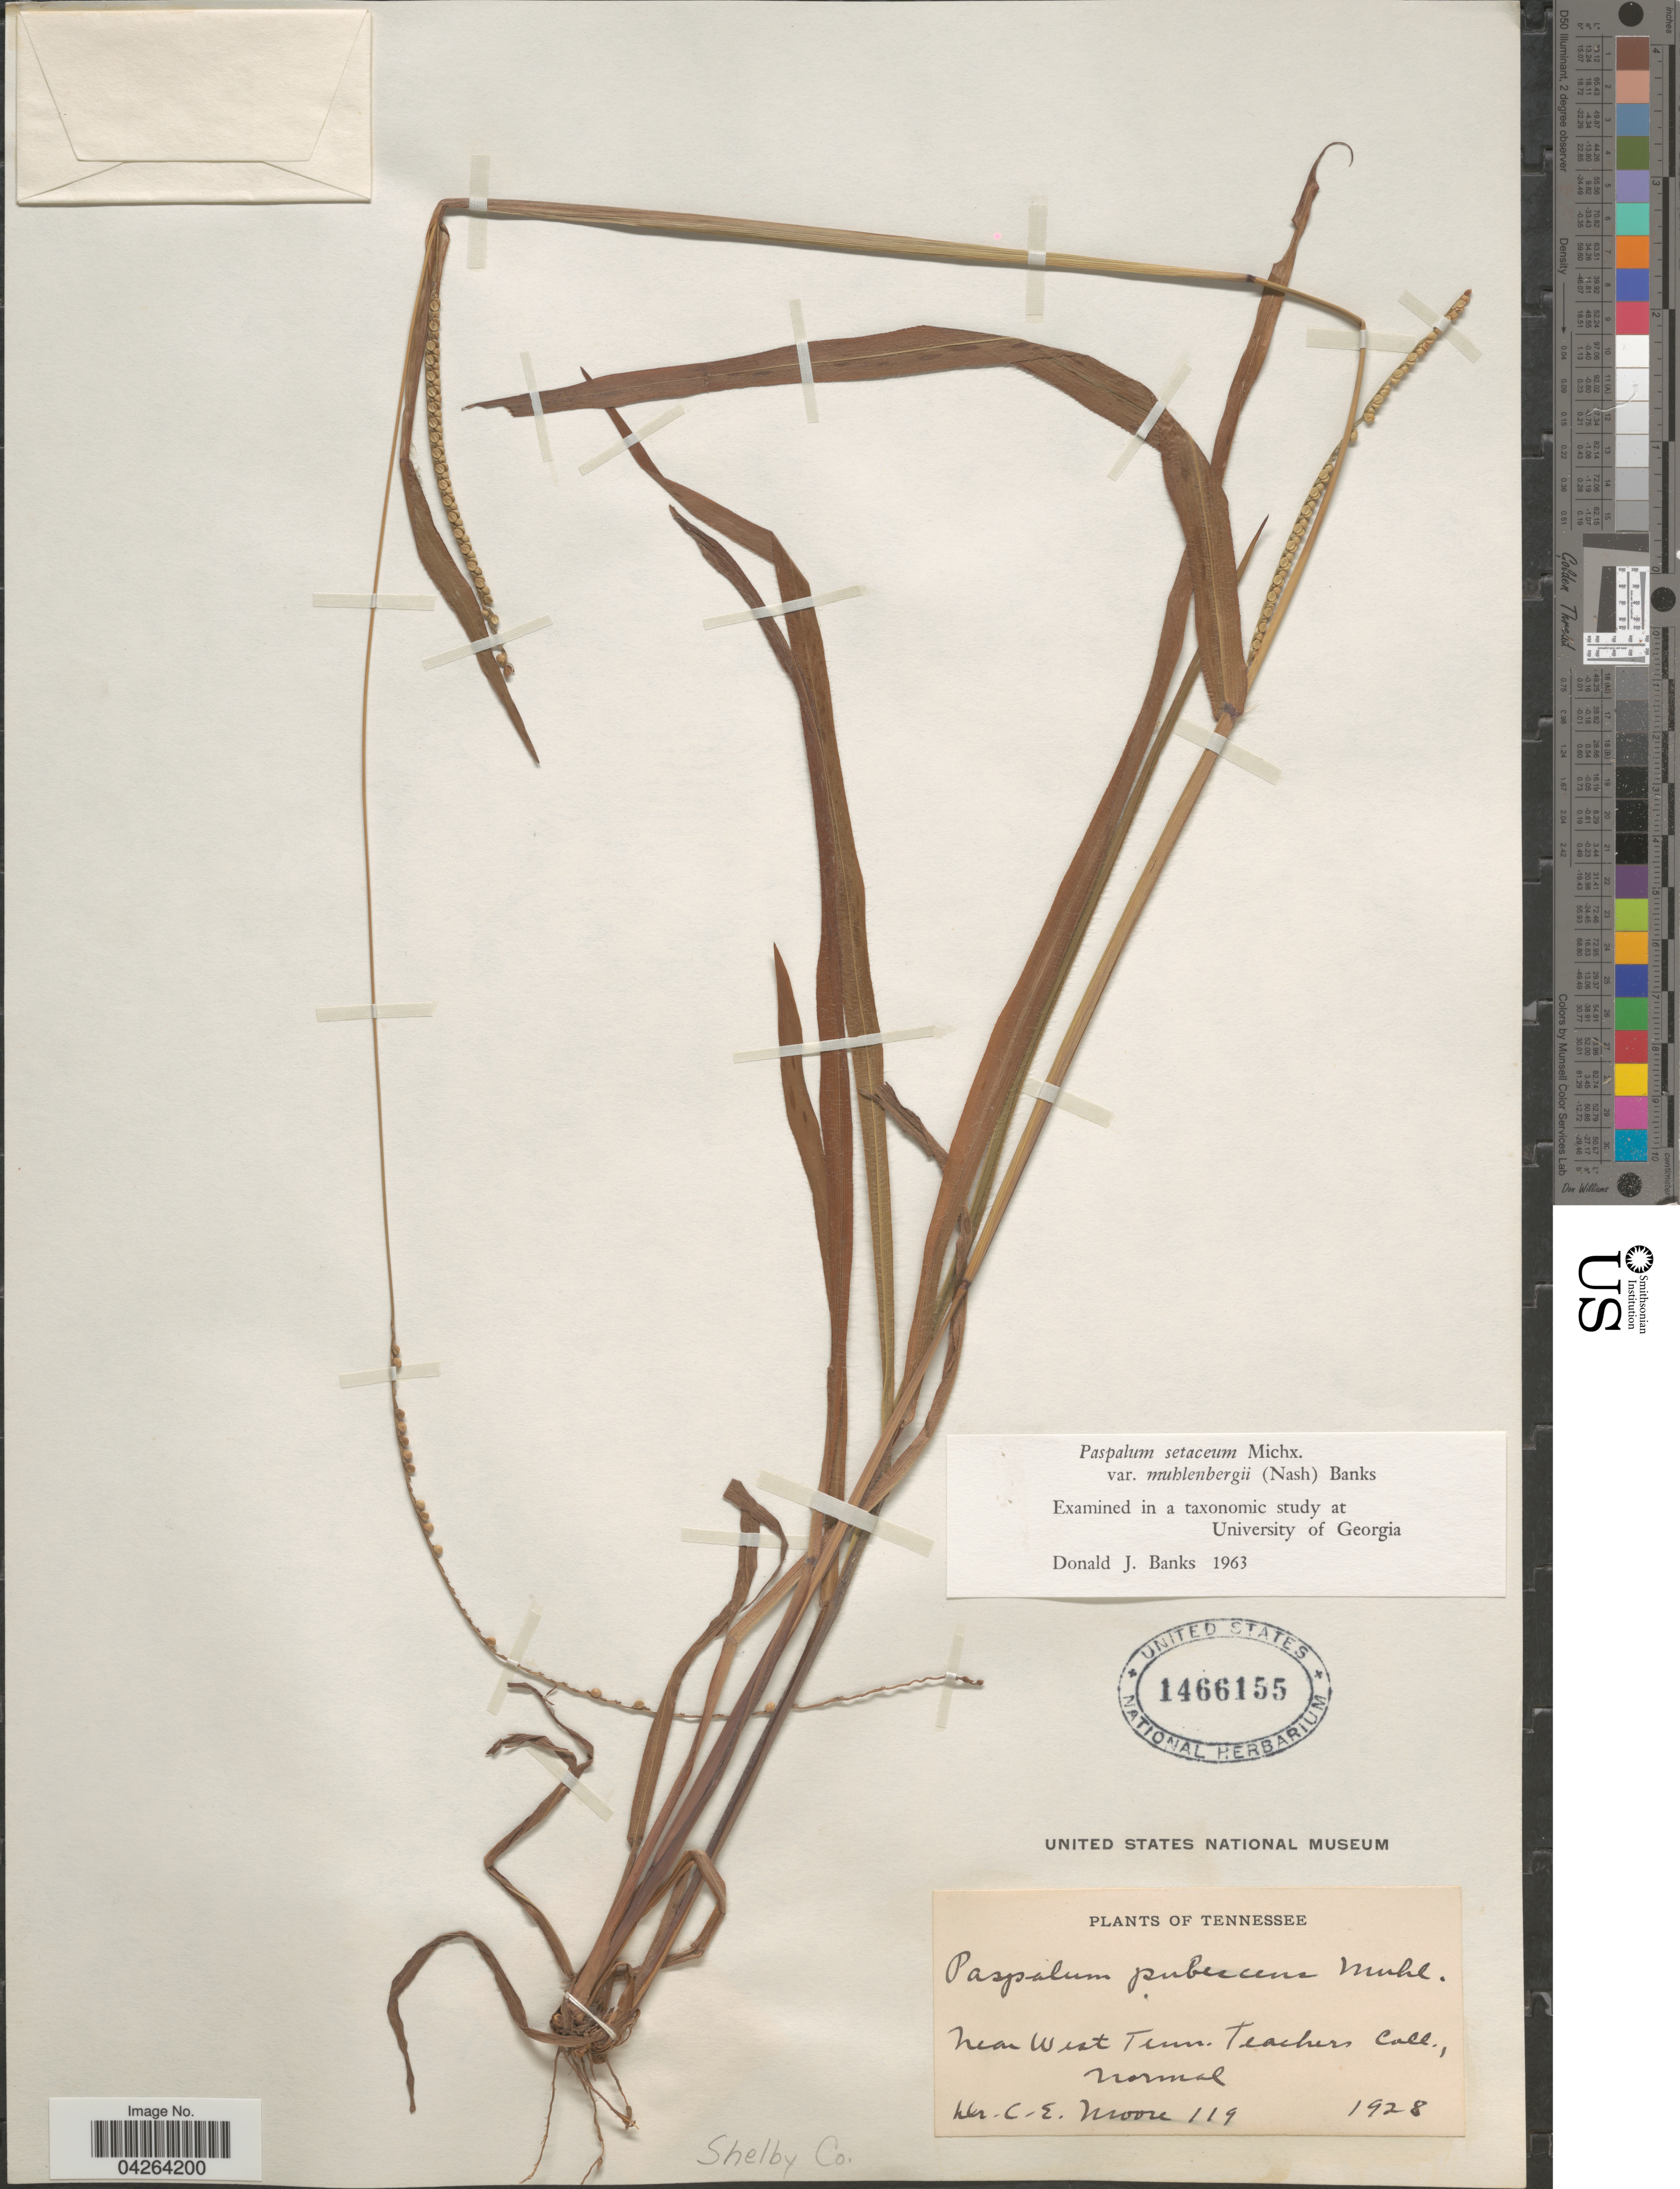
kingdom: Plantae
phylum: Tracheophyta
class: Liliopsida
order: Poales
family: Poaceae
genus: Paspalum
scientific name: Paspalum setaceum var. muhlenbergii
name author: (Nash) D.J. Banks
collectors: C. Moore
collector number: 119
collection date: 1928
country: United States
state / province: Tennessee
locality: Near West Tenn. Teachers Coll., Normal.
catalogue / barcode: US 1466155